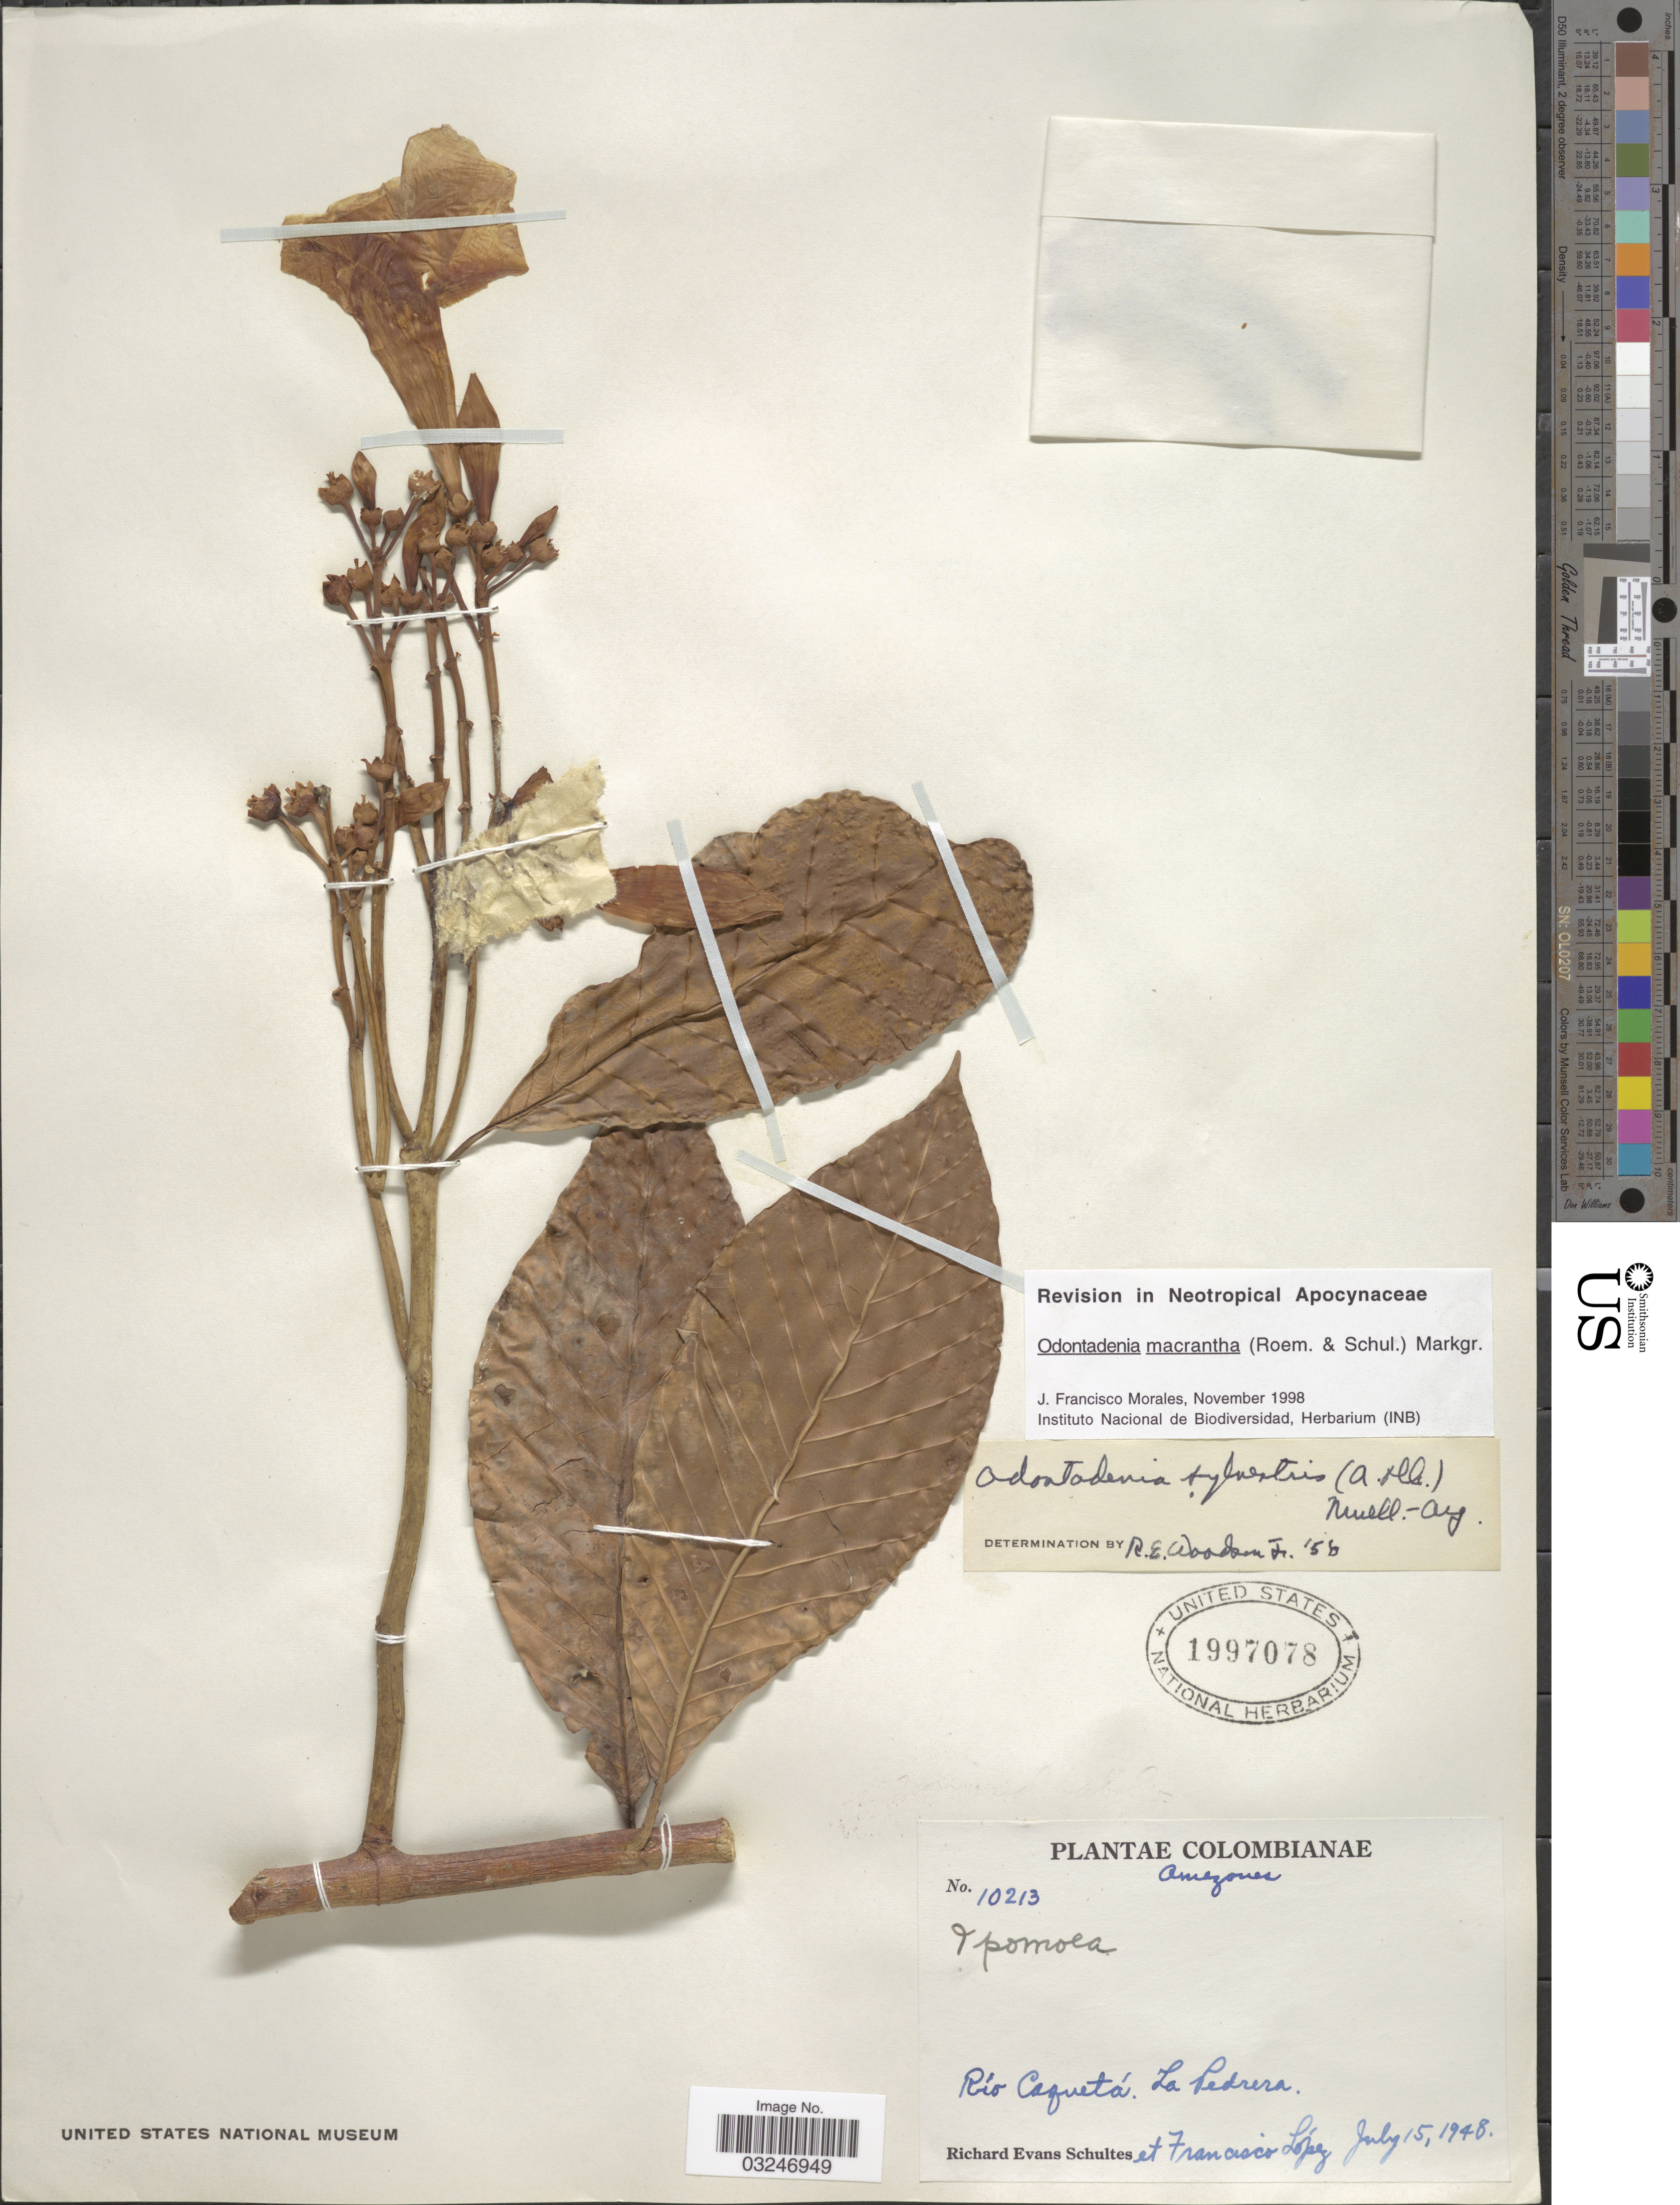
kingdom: Plantae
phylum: Tracheophyta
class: Magnoliopsida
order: Gentianales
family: Apocynaceae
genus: Odontadenia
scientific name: Odontadenia macrantha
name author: (Roem. & Schult.) Markgr.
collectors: R. E. Schultes & F. Lopéz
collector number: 10213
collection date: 1948-07-15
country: Colombia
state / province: Amazônas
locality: Río Caquetá. La Pedrera.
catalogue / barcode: US 1997078